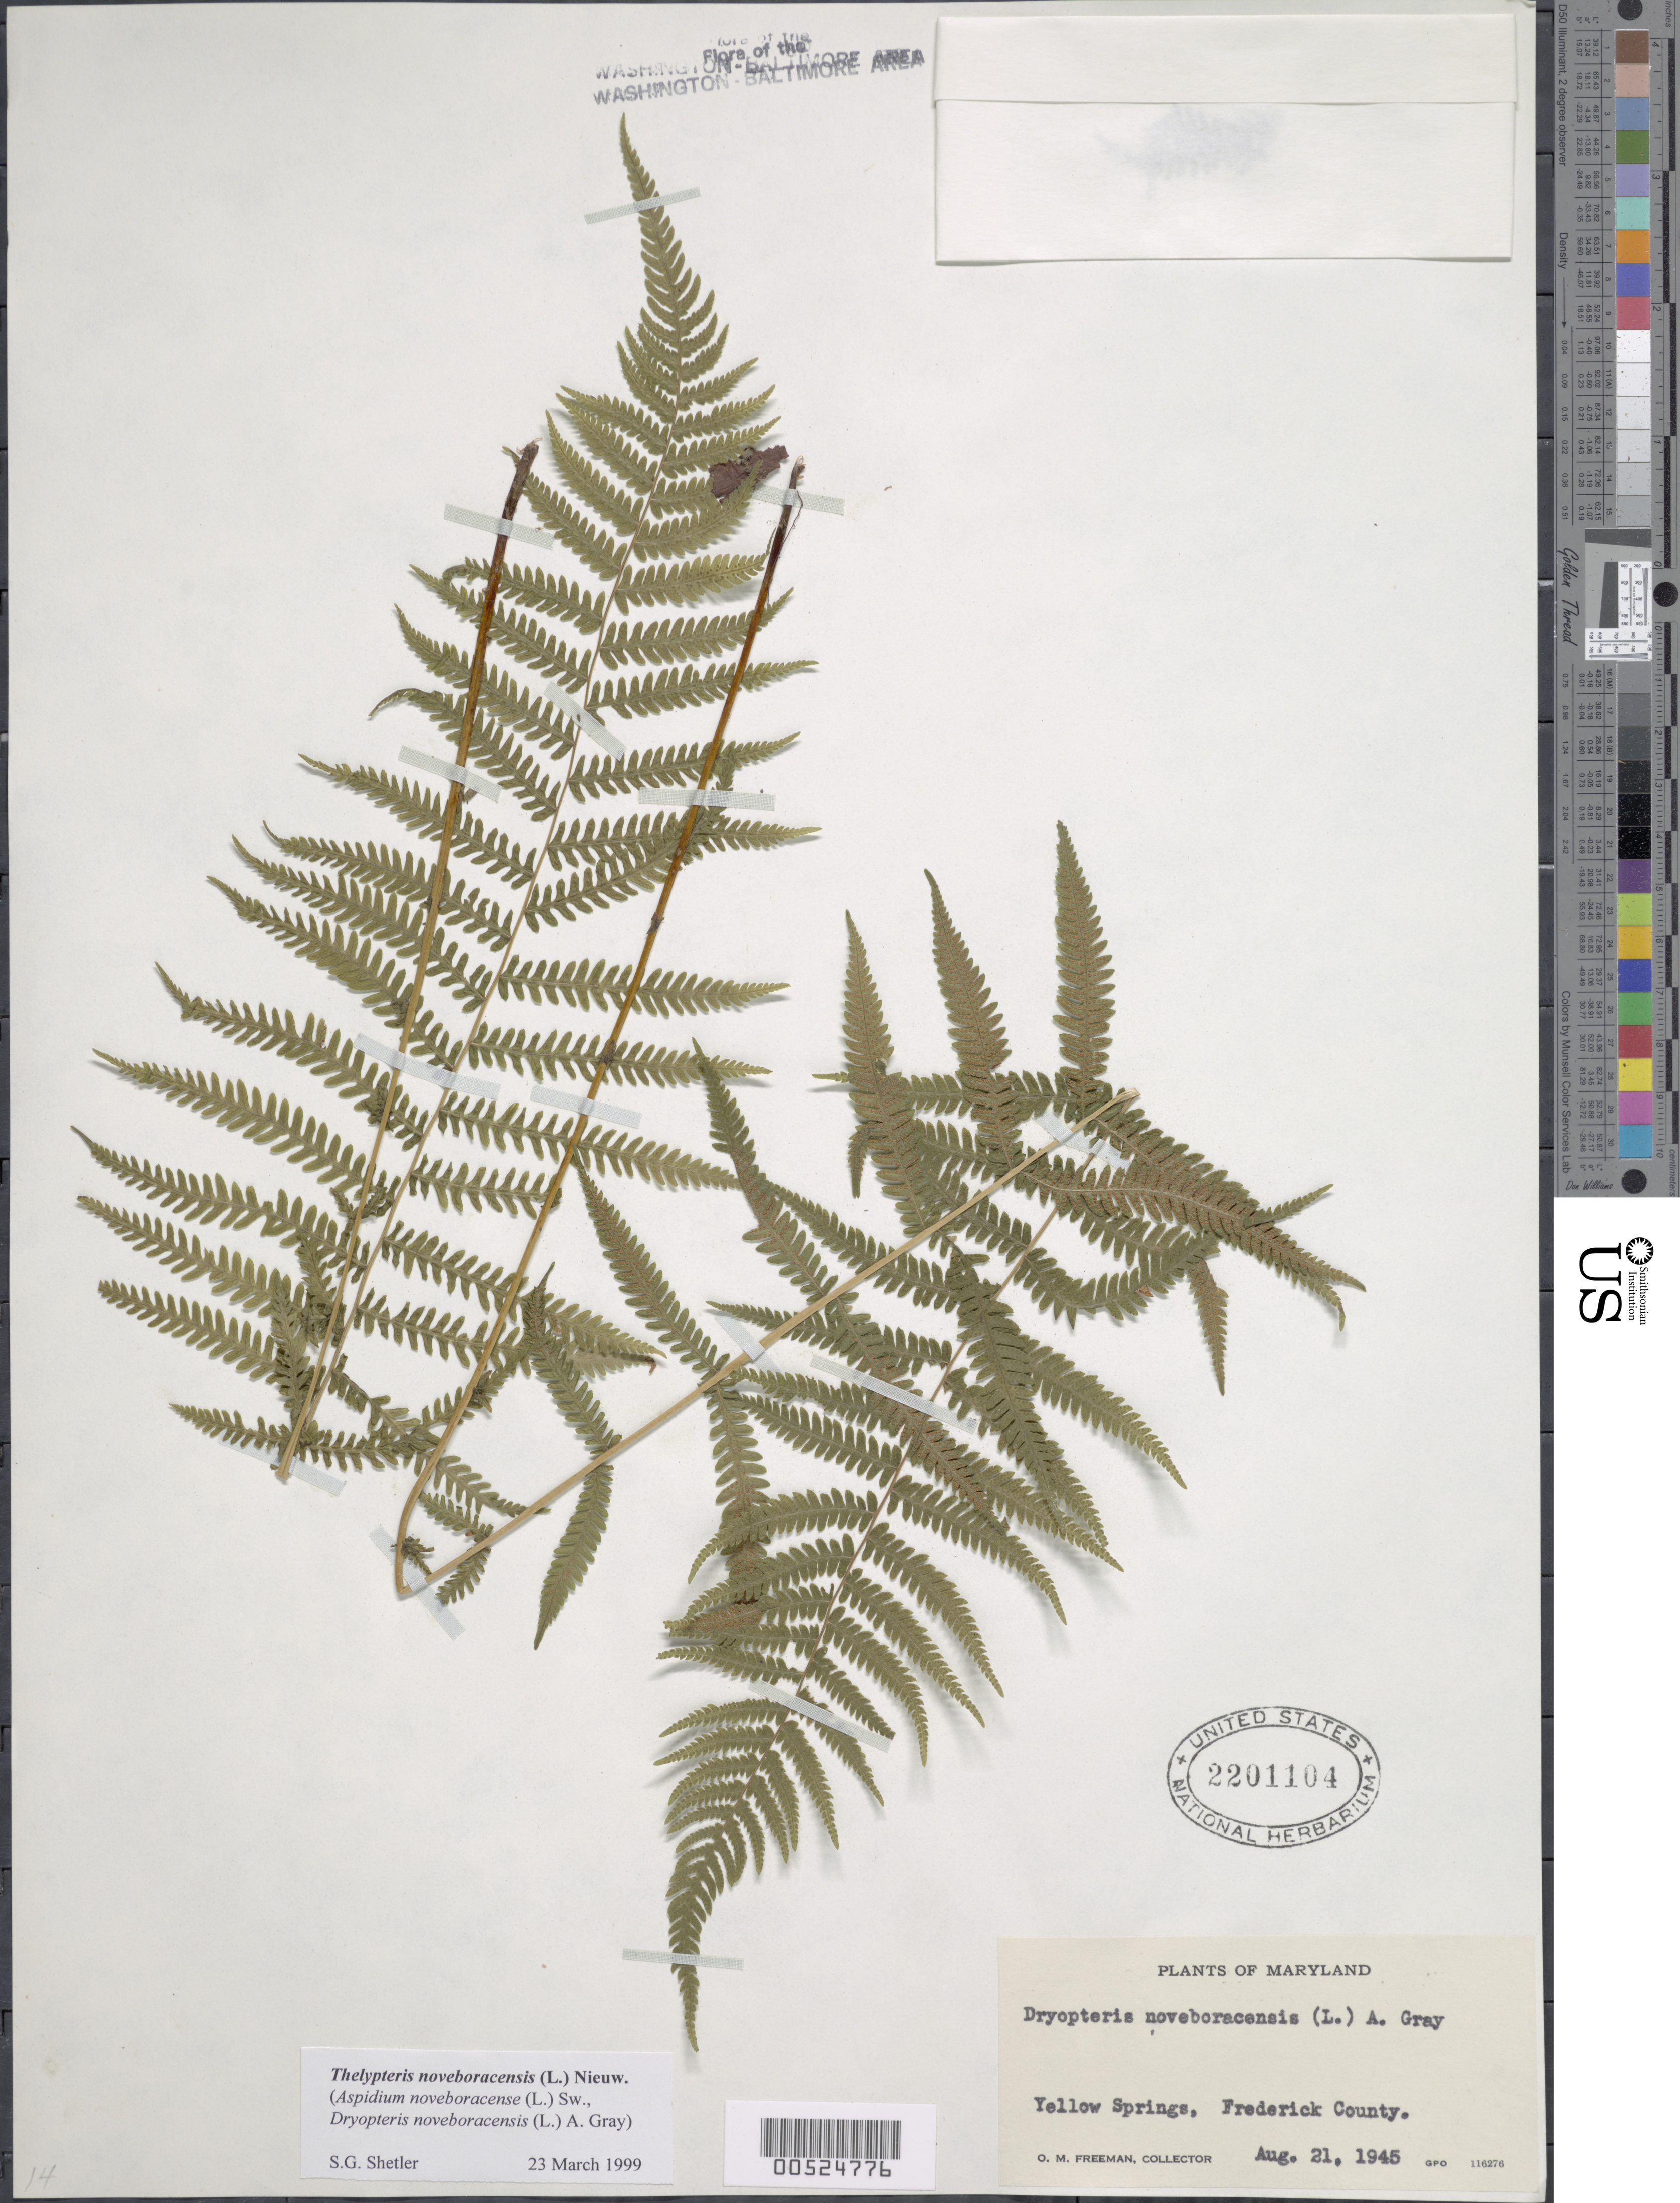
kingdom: Plantae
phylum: Tracheophyta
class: Polypodiopsida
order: Polypodiales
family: Thelypteridaceae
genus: Parathelypteris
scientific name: Parathelypteris noveboracensis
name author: (L.) Ching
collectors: O. Freeman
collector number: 116276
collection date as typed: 21 Aug 1945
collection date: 1945-08-21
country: United States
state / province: Maryland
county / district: Frederick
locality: Yellow Springs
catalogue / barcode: US 2201104